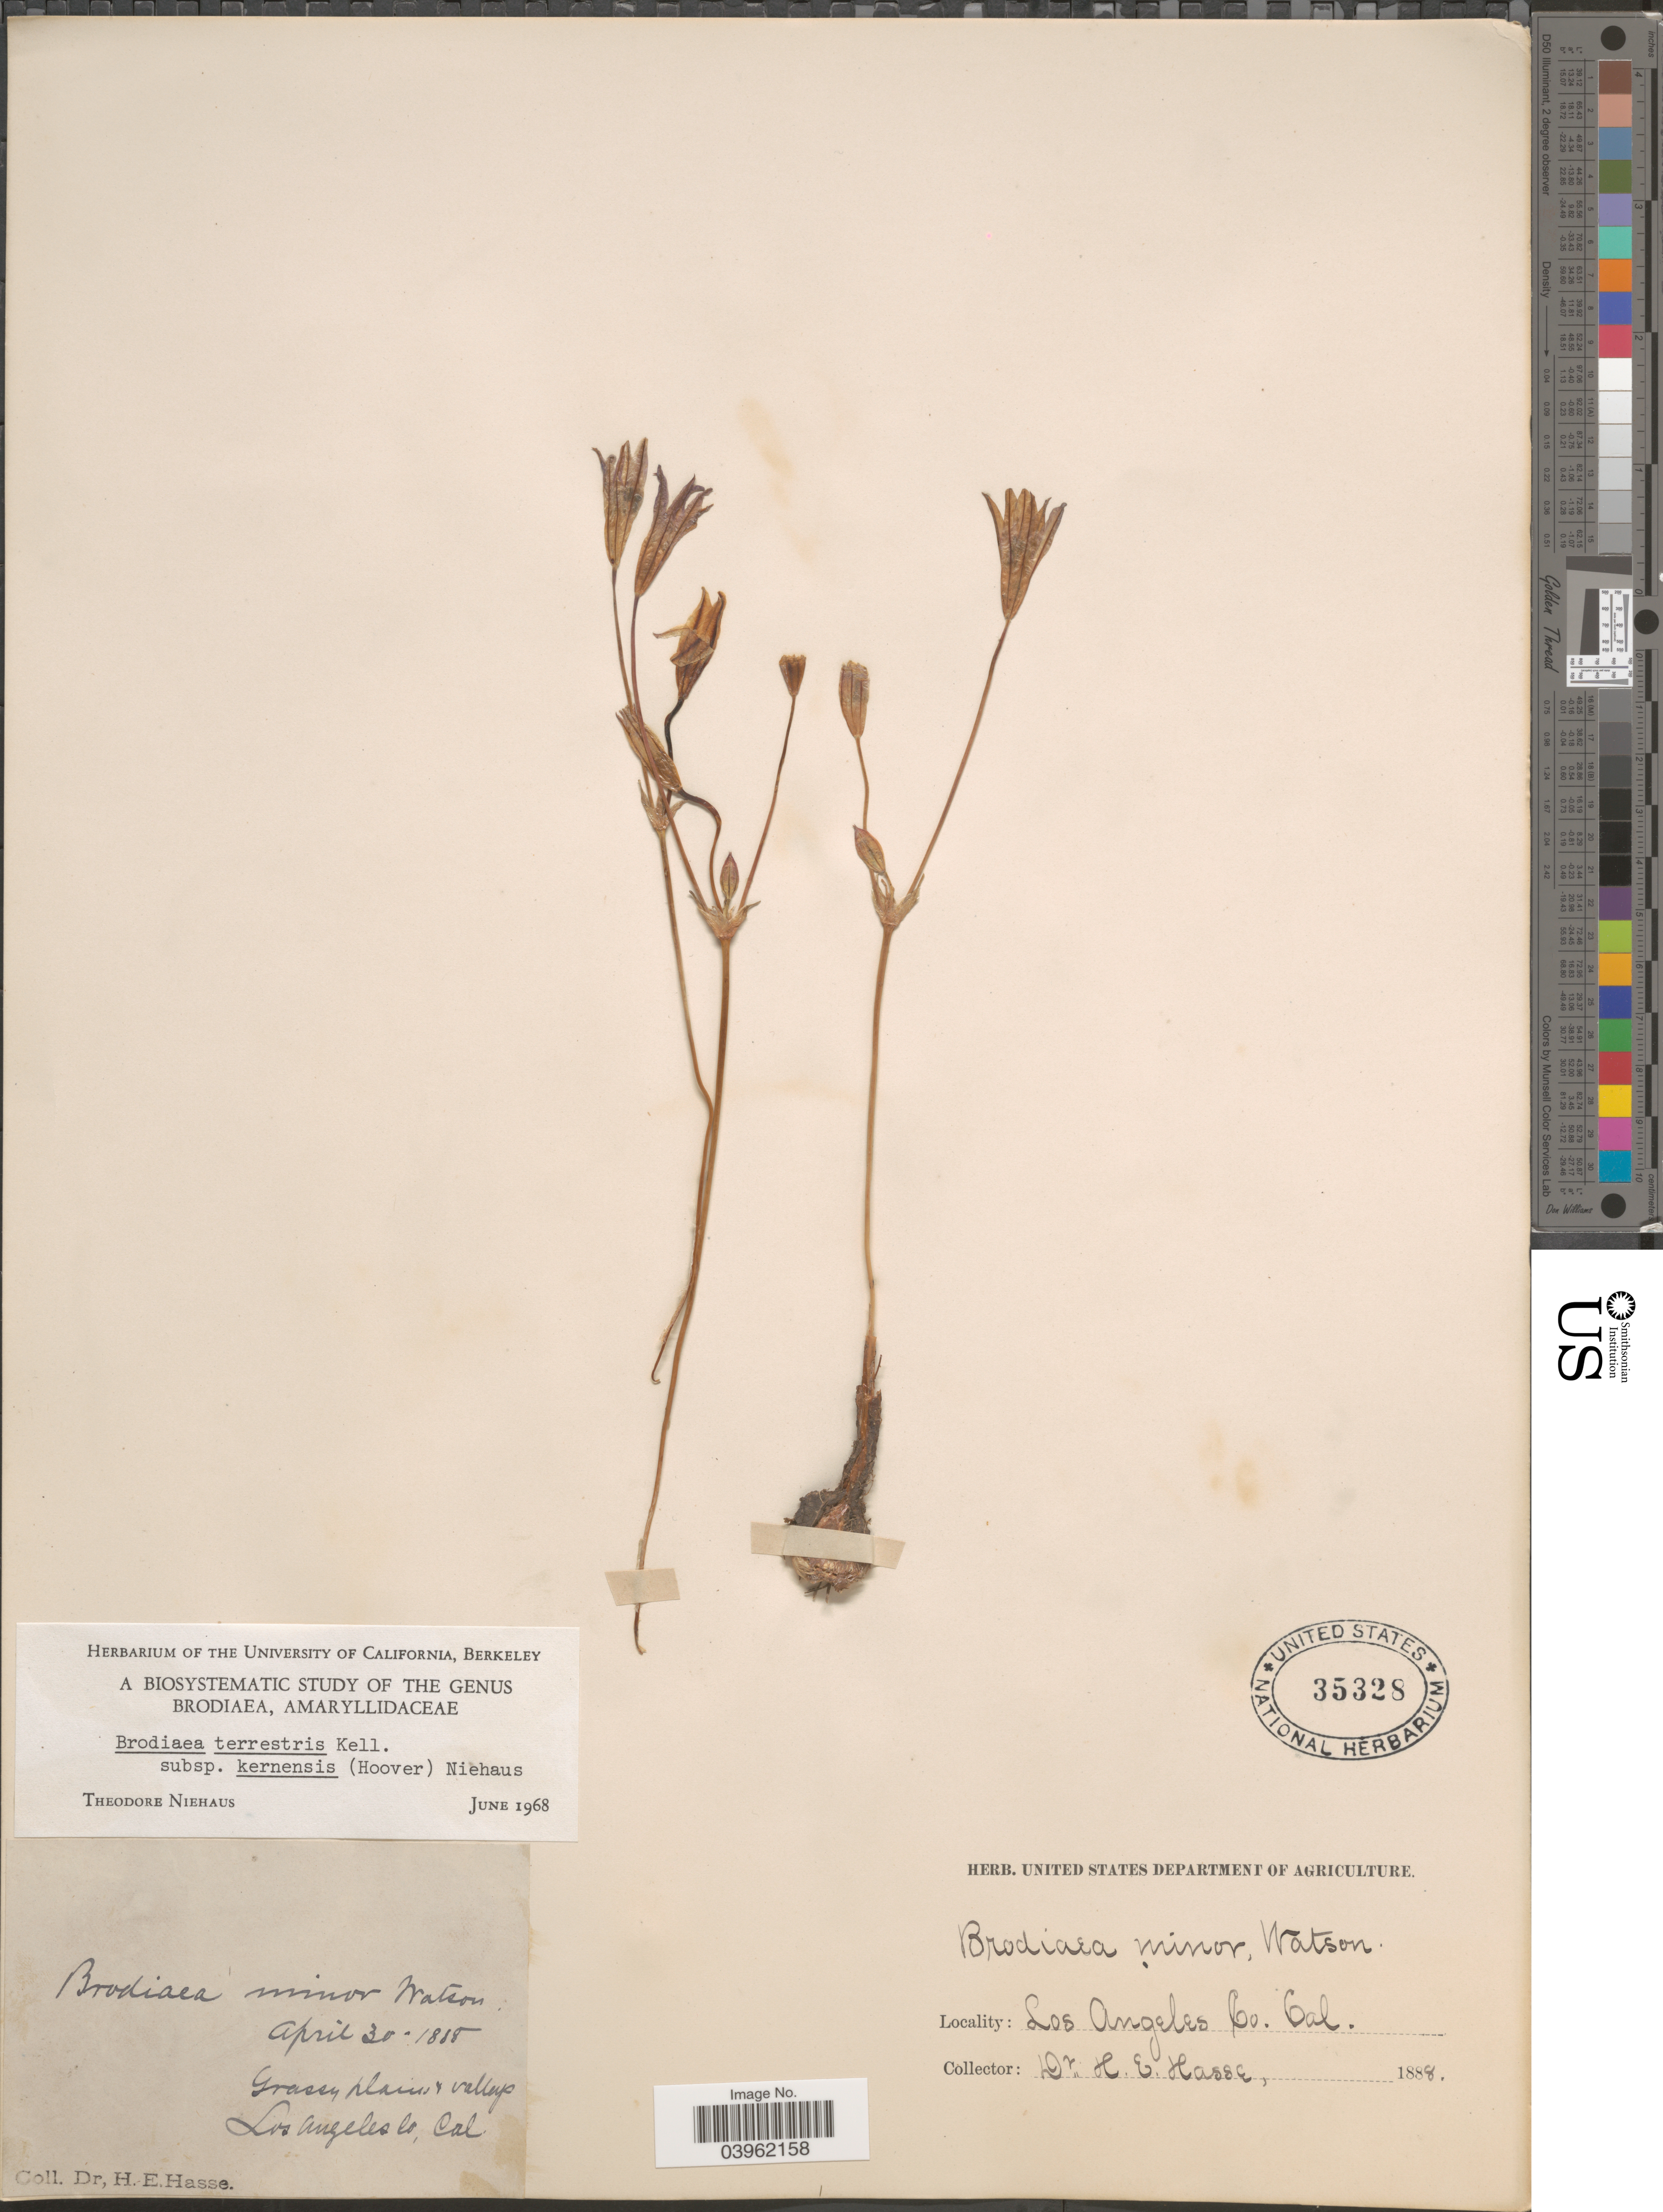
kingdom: Plantae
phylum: Tracheophyta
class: Liliopsida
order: Asparagales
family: Asparagaceae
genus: Brodiaea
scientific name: Brodiaea terrestris subsp. kernensis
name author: (Hoover) T.F. Niehaus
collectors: H. E. Hasse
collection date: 1888-04-30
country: United States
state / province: California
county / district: Los Angeles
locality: Los Angeles Co.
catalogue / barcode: US 35328